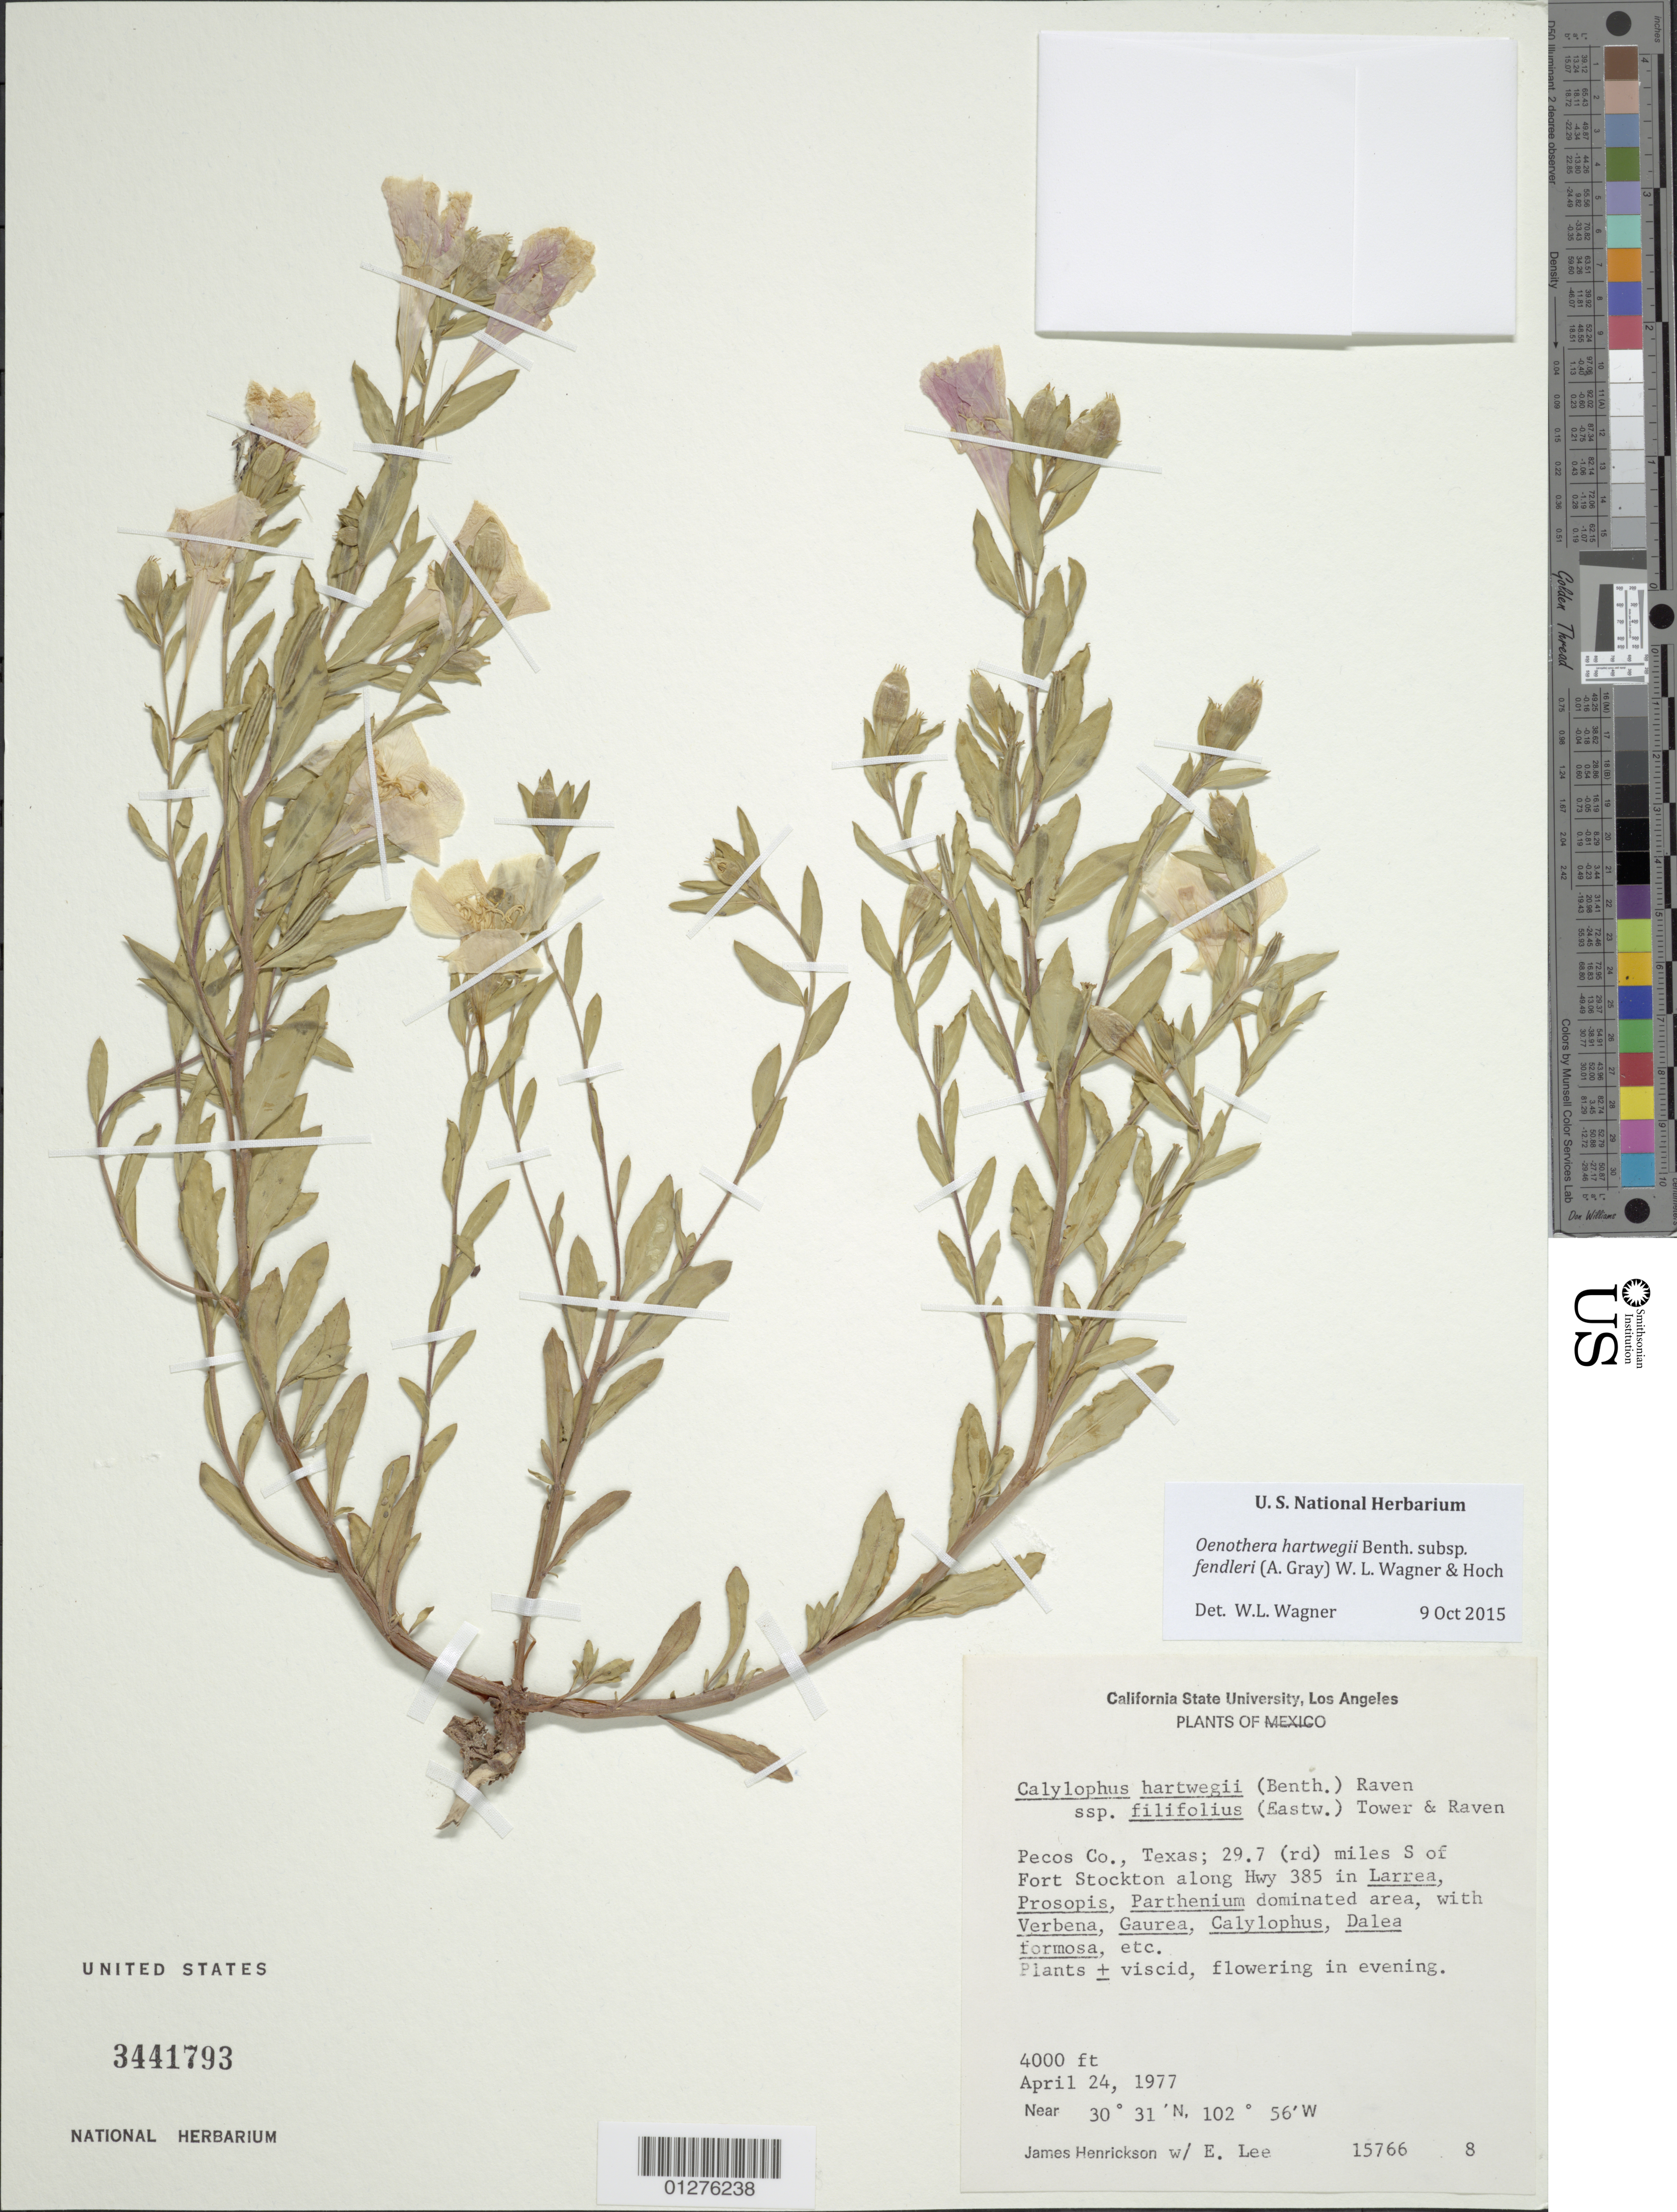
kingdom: Plantae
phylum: Tracheophyta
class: Magnoliopsida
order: Myrtales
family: Onagraceae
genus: Oenothera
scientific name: Oenothera tubicula subsp. tubicula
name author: A. Gray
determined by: Cooper, B. J.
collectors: J. Henrickson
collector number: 15766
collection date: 1977-04-24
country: United States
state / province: Texas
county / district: Pecos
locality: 29.7 miles south of Fort Stockton along Hwy 385.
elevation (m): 1219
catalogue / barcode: US 3441793